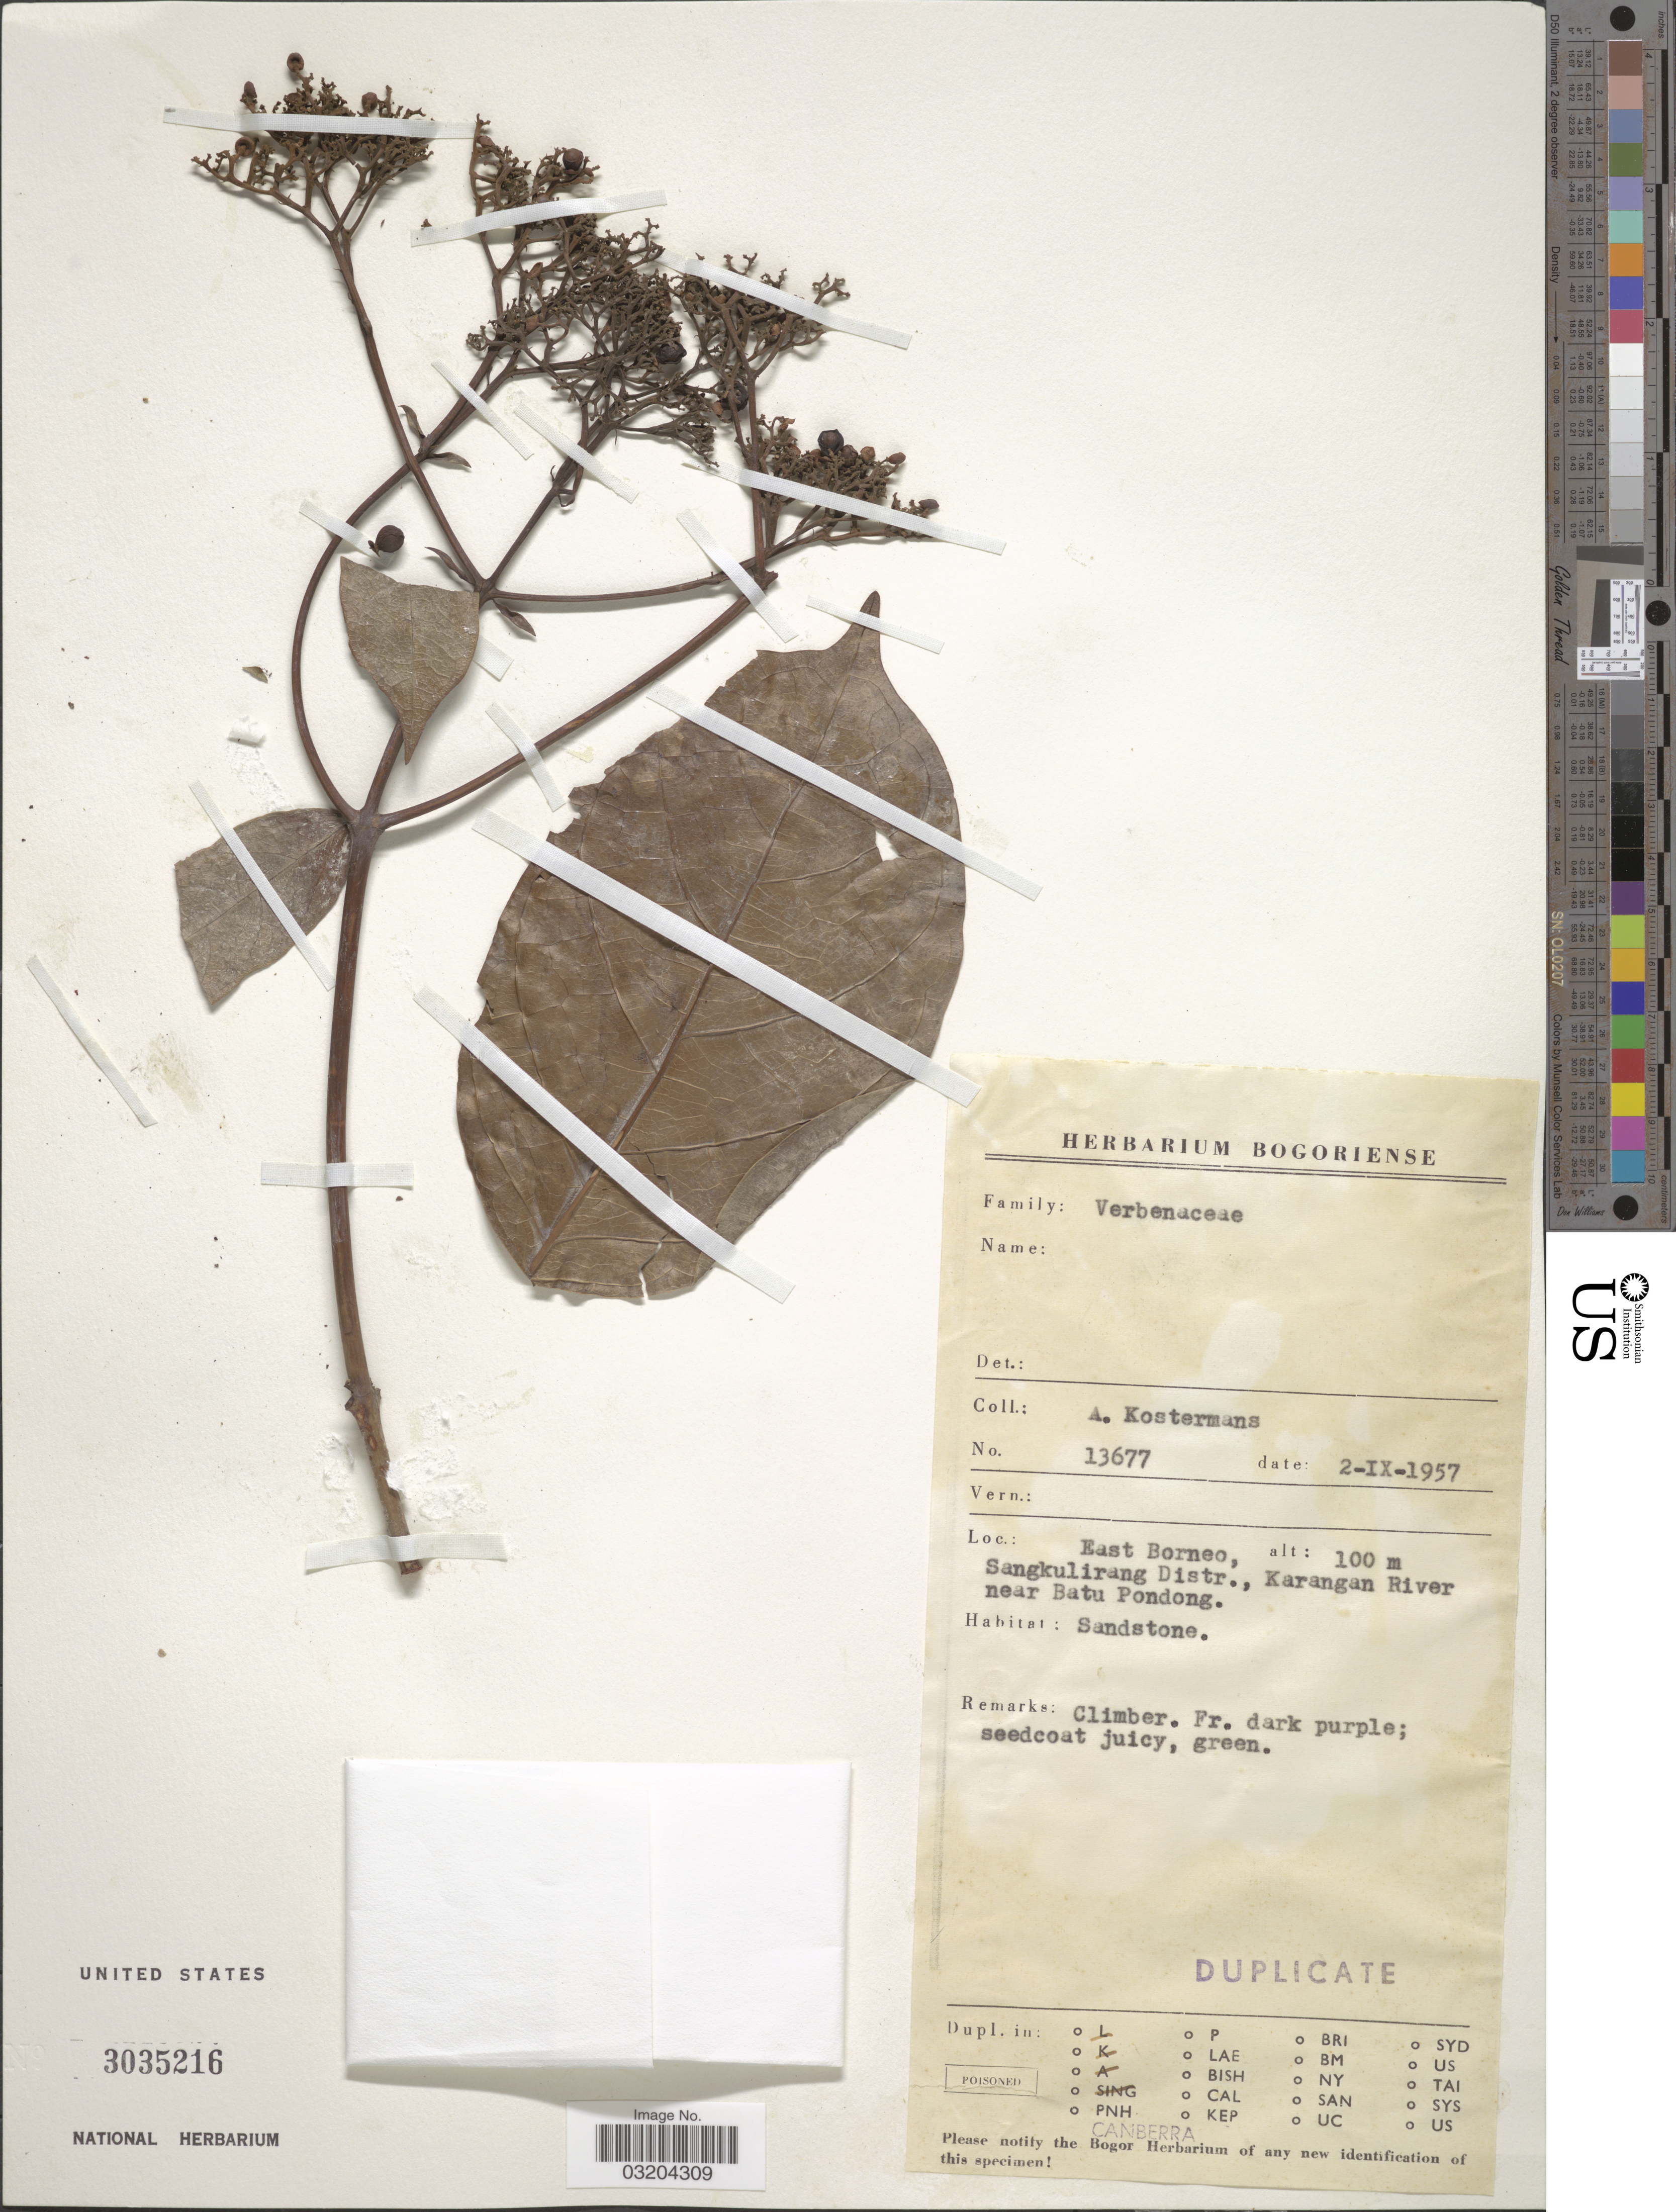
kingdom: Plantae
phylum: Tracheophyta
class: Magnoliopsida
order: Lamiales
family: Verbenaceae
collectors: A. J. G. Kostermans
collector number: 13677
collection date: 1957-09-02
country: Indonesia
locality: East Borneo, Sangkulirang Distr., Karangan River near Batu Pondong.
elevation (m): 100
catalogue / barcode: US 3035216